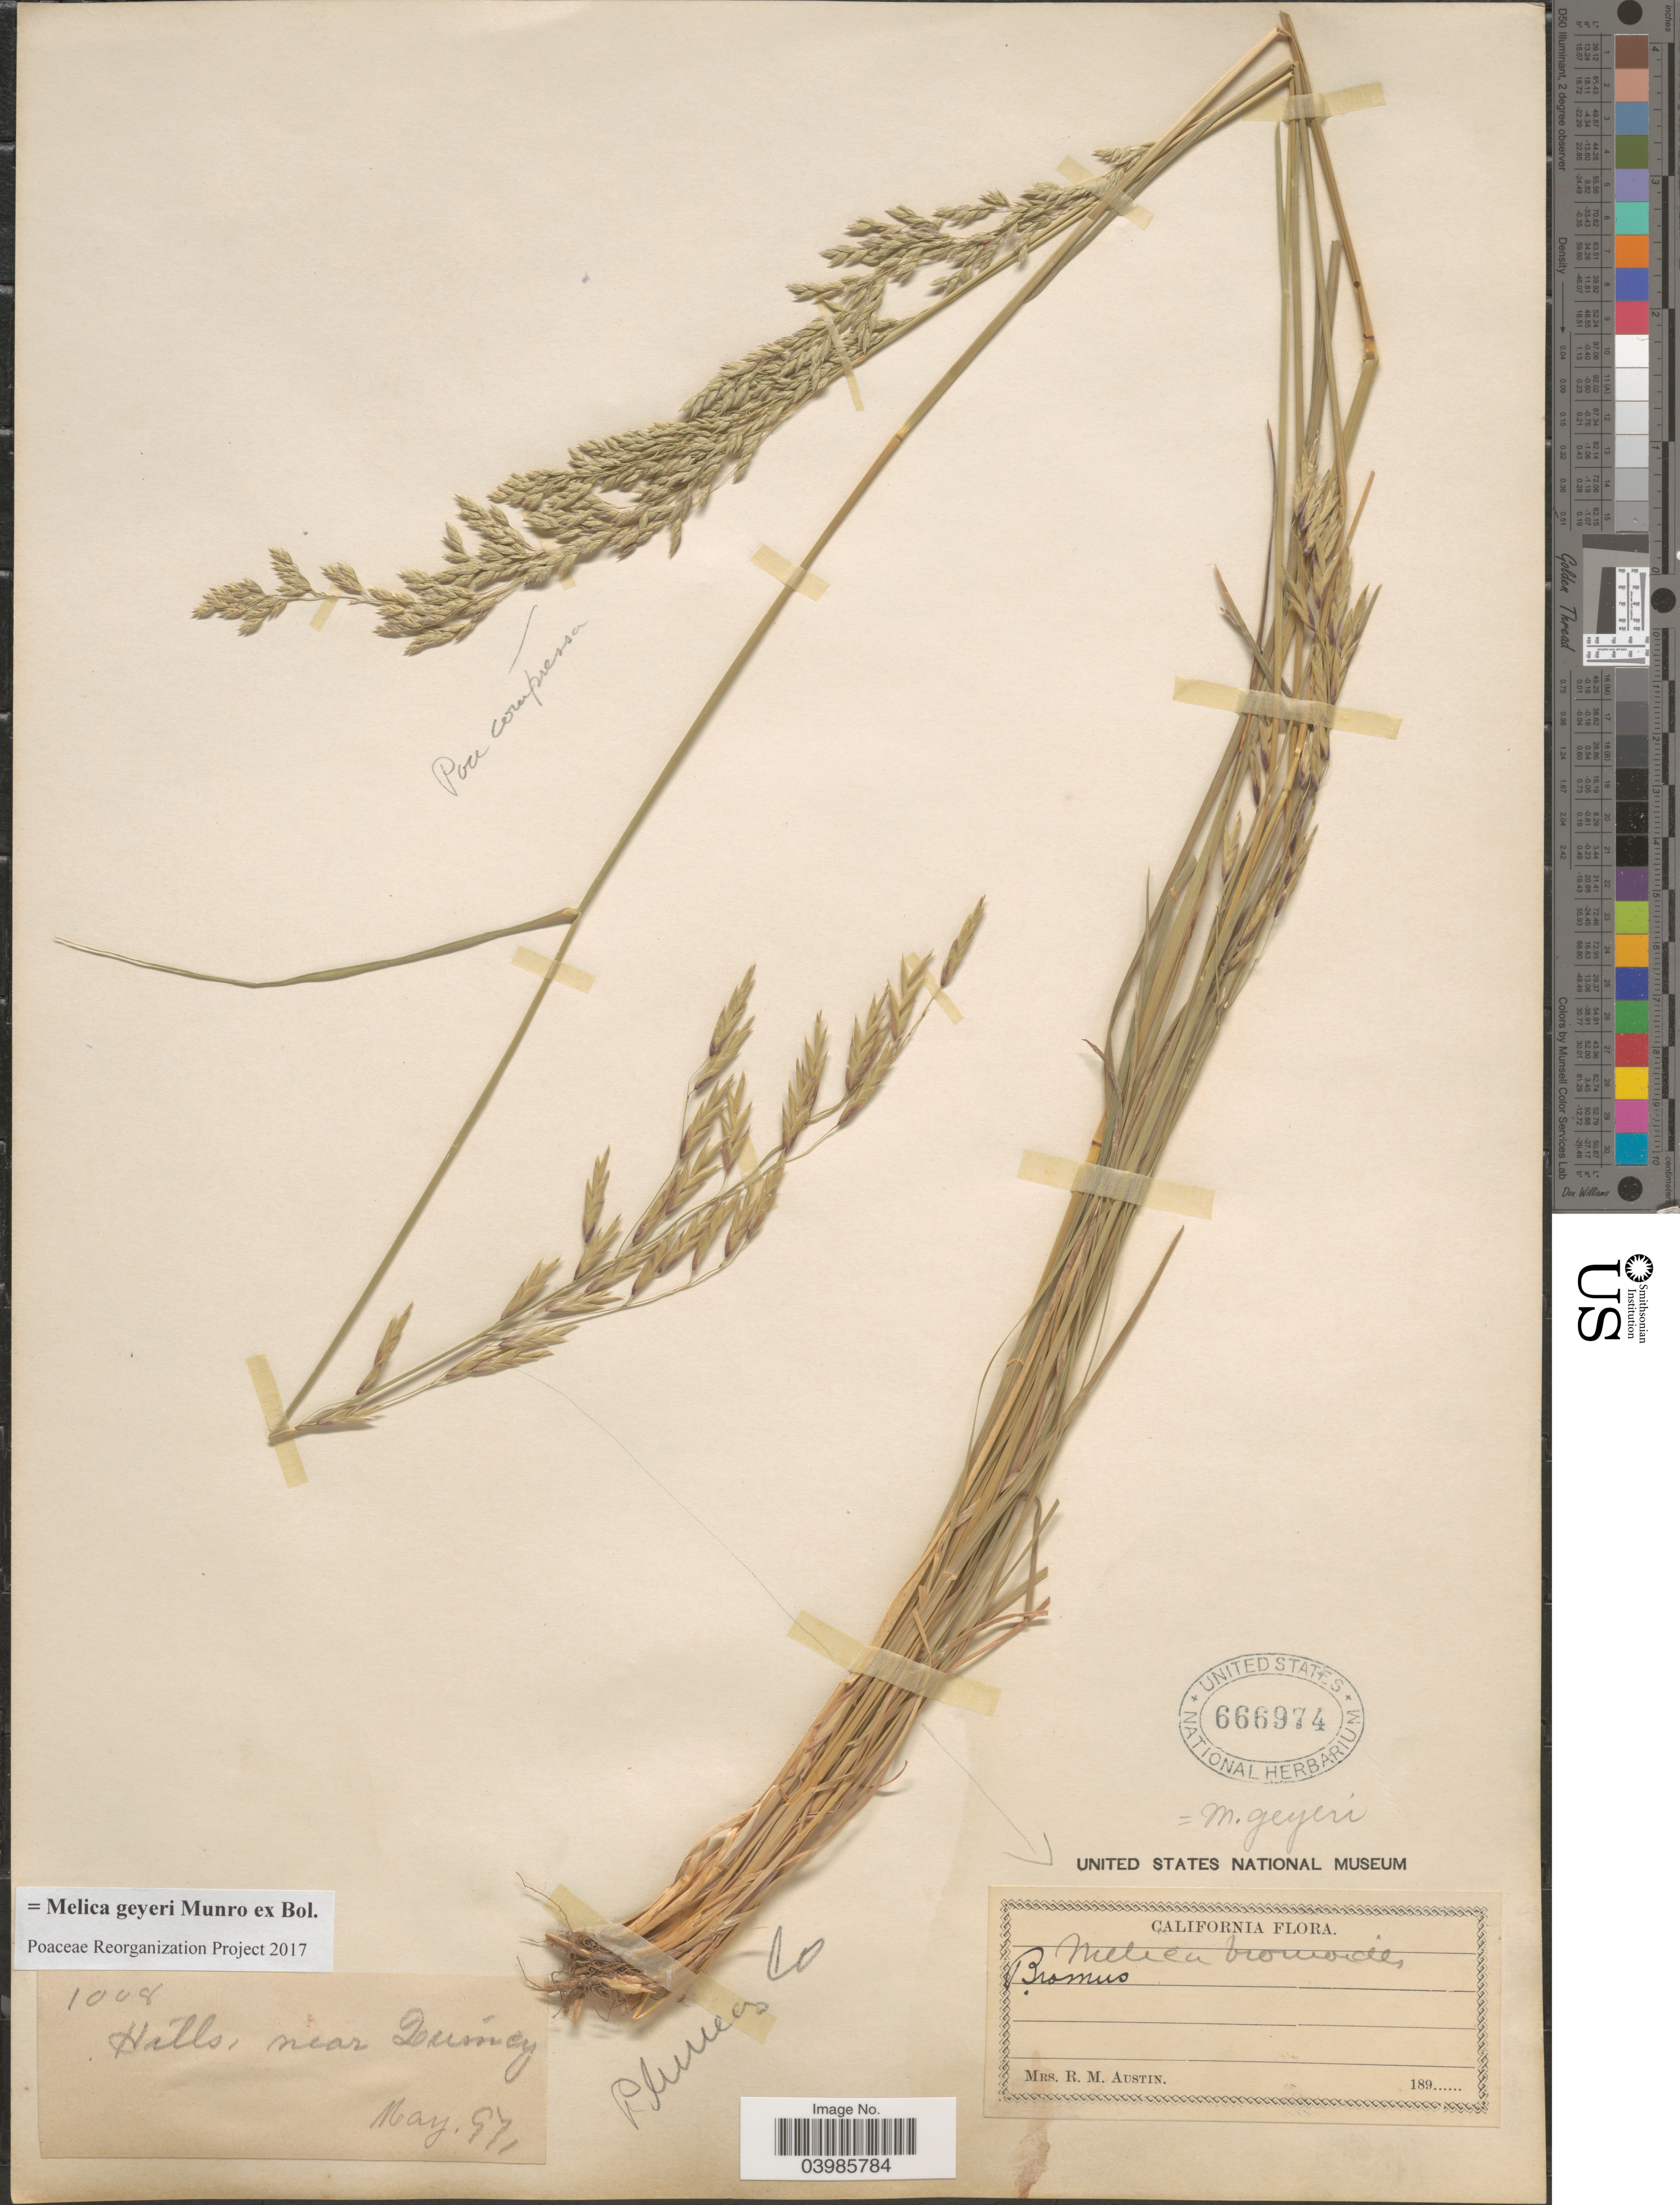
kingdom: Plantae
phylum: Tracheophyta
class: Liliopsida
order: Poales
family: Poaceae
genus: Melica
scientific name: Melica geyeri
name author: Munro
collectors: R. Austin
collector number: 1008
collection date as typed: Transcribed d/m/y: /5/97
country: United States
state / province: California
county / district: Plumas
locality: Hills, near Quincy. Plumas Co.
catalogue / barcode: US 666974